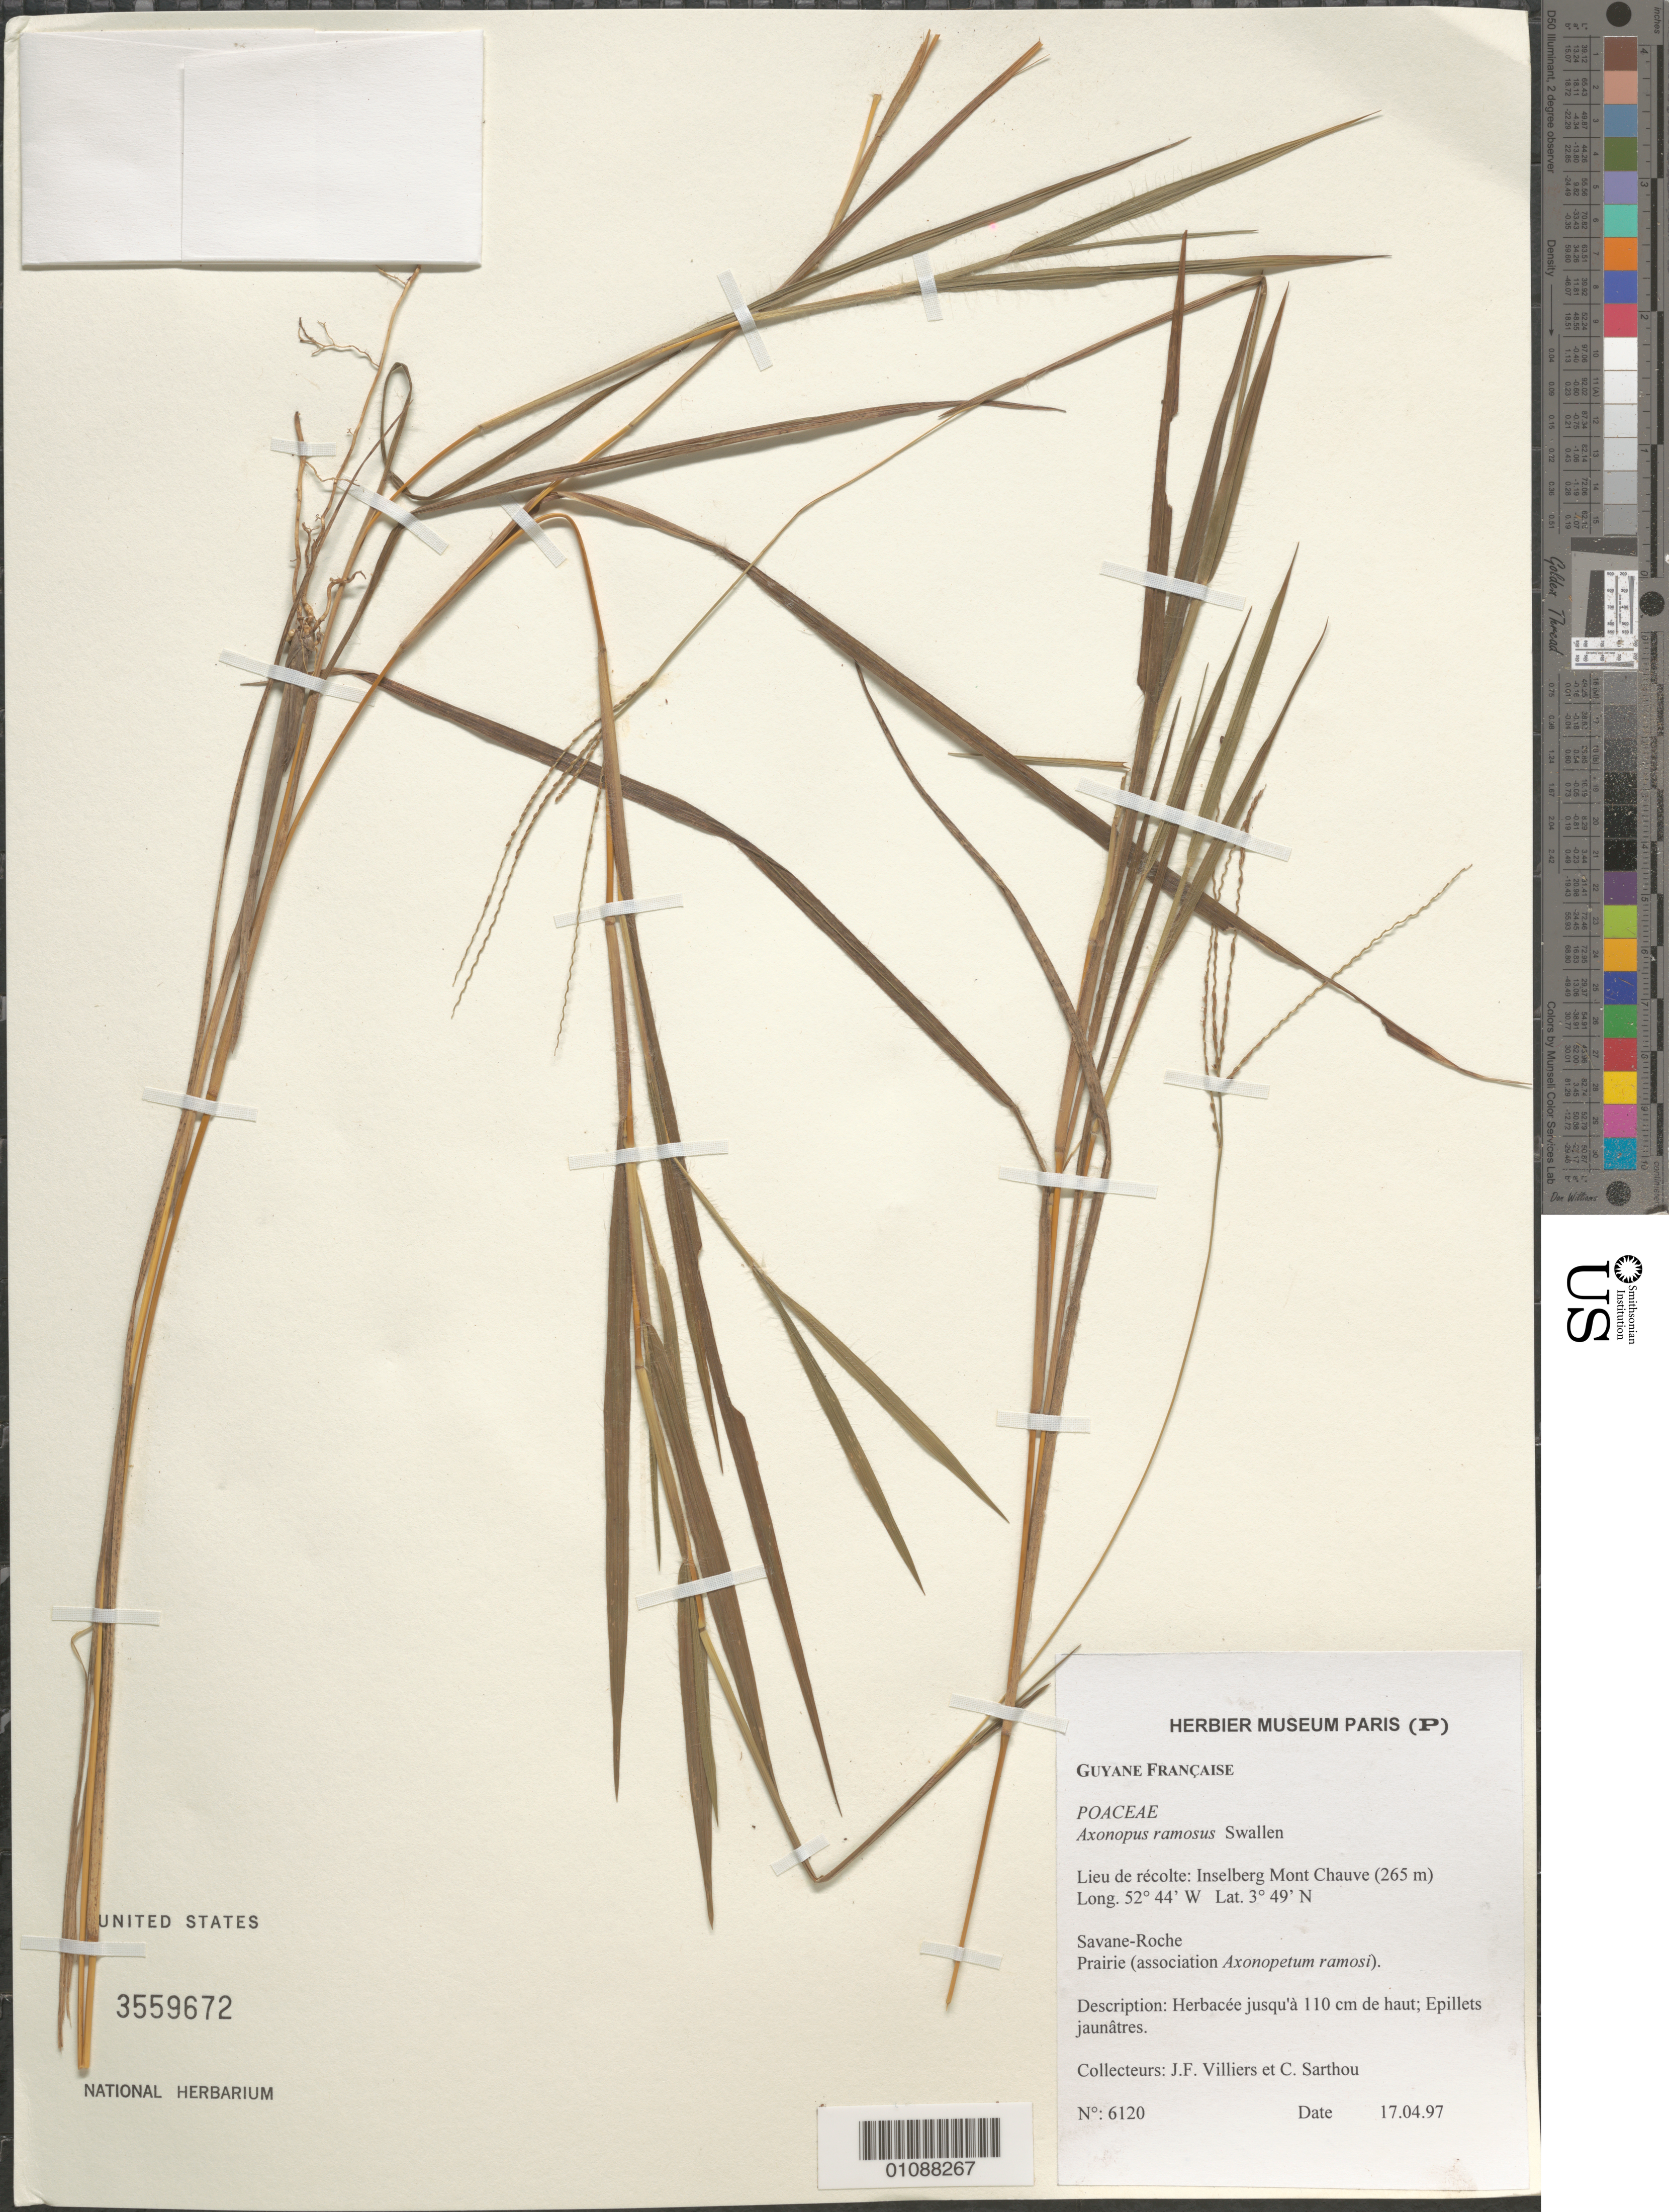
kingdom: Plantae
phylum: Tracheophyta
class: Liliopsida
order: Poales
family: Poaceae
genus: Axonopus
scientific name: Axonopus ramosus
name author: Swallen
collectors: J. Villiers & C. Sarthou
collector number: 6120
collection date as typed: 17-Apr-97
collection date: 1997-04-17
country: French Guiana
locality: Inselberg Mont Chauve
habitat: Savane-roche. Prairie (association Axonopetum ramosi)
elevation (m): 265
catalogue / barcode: US 3559672